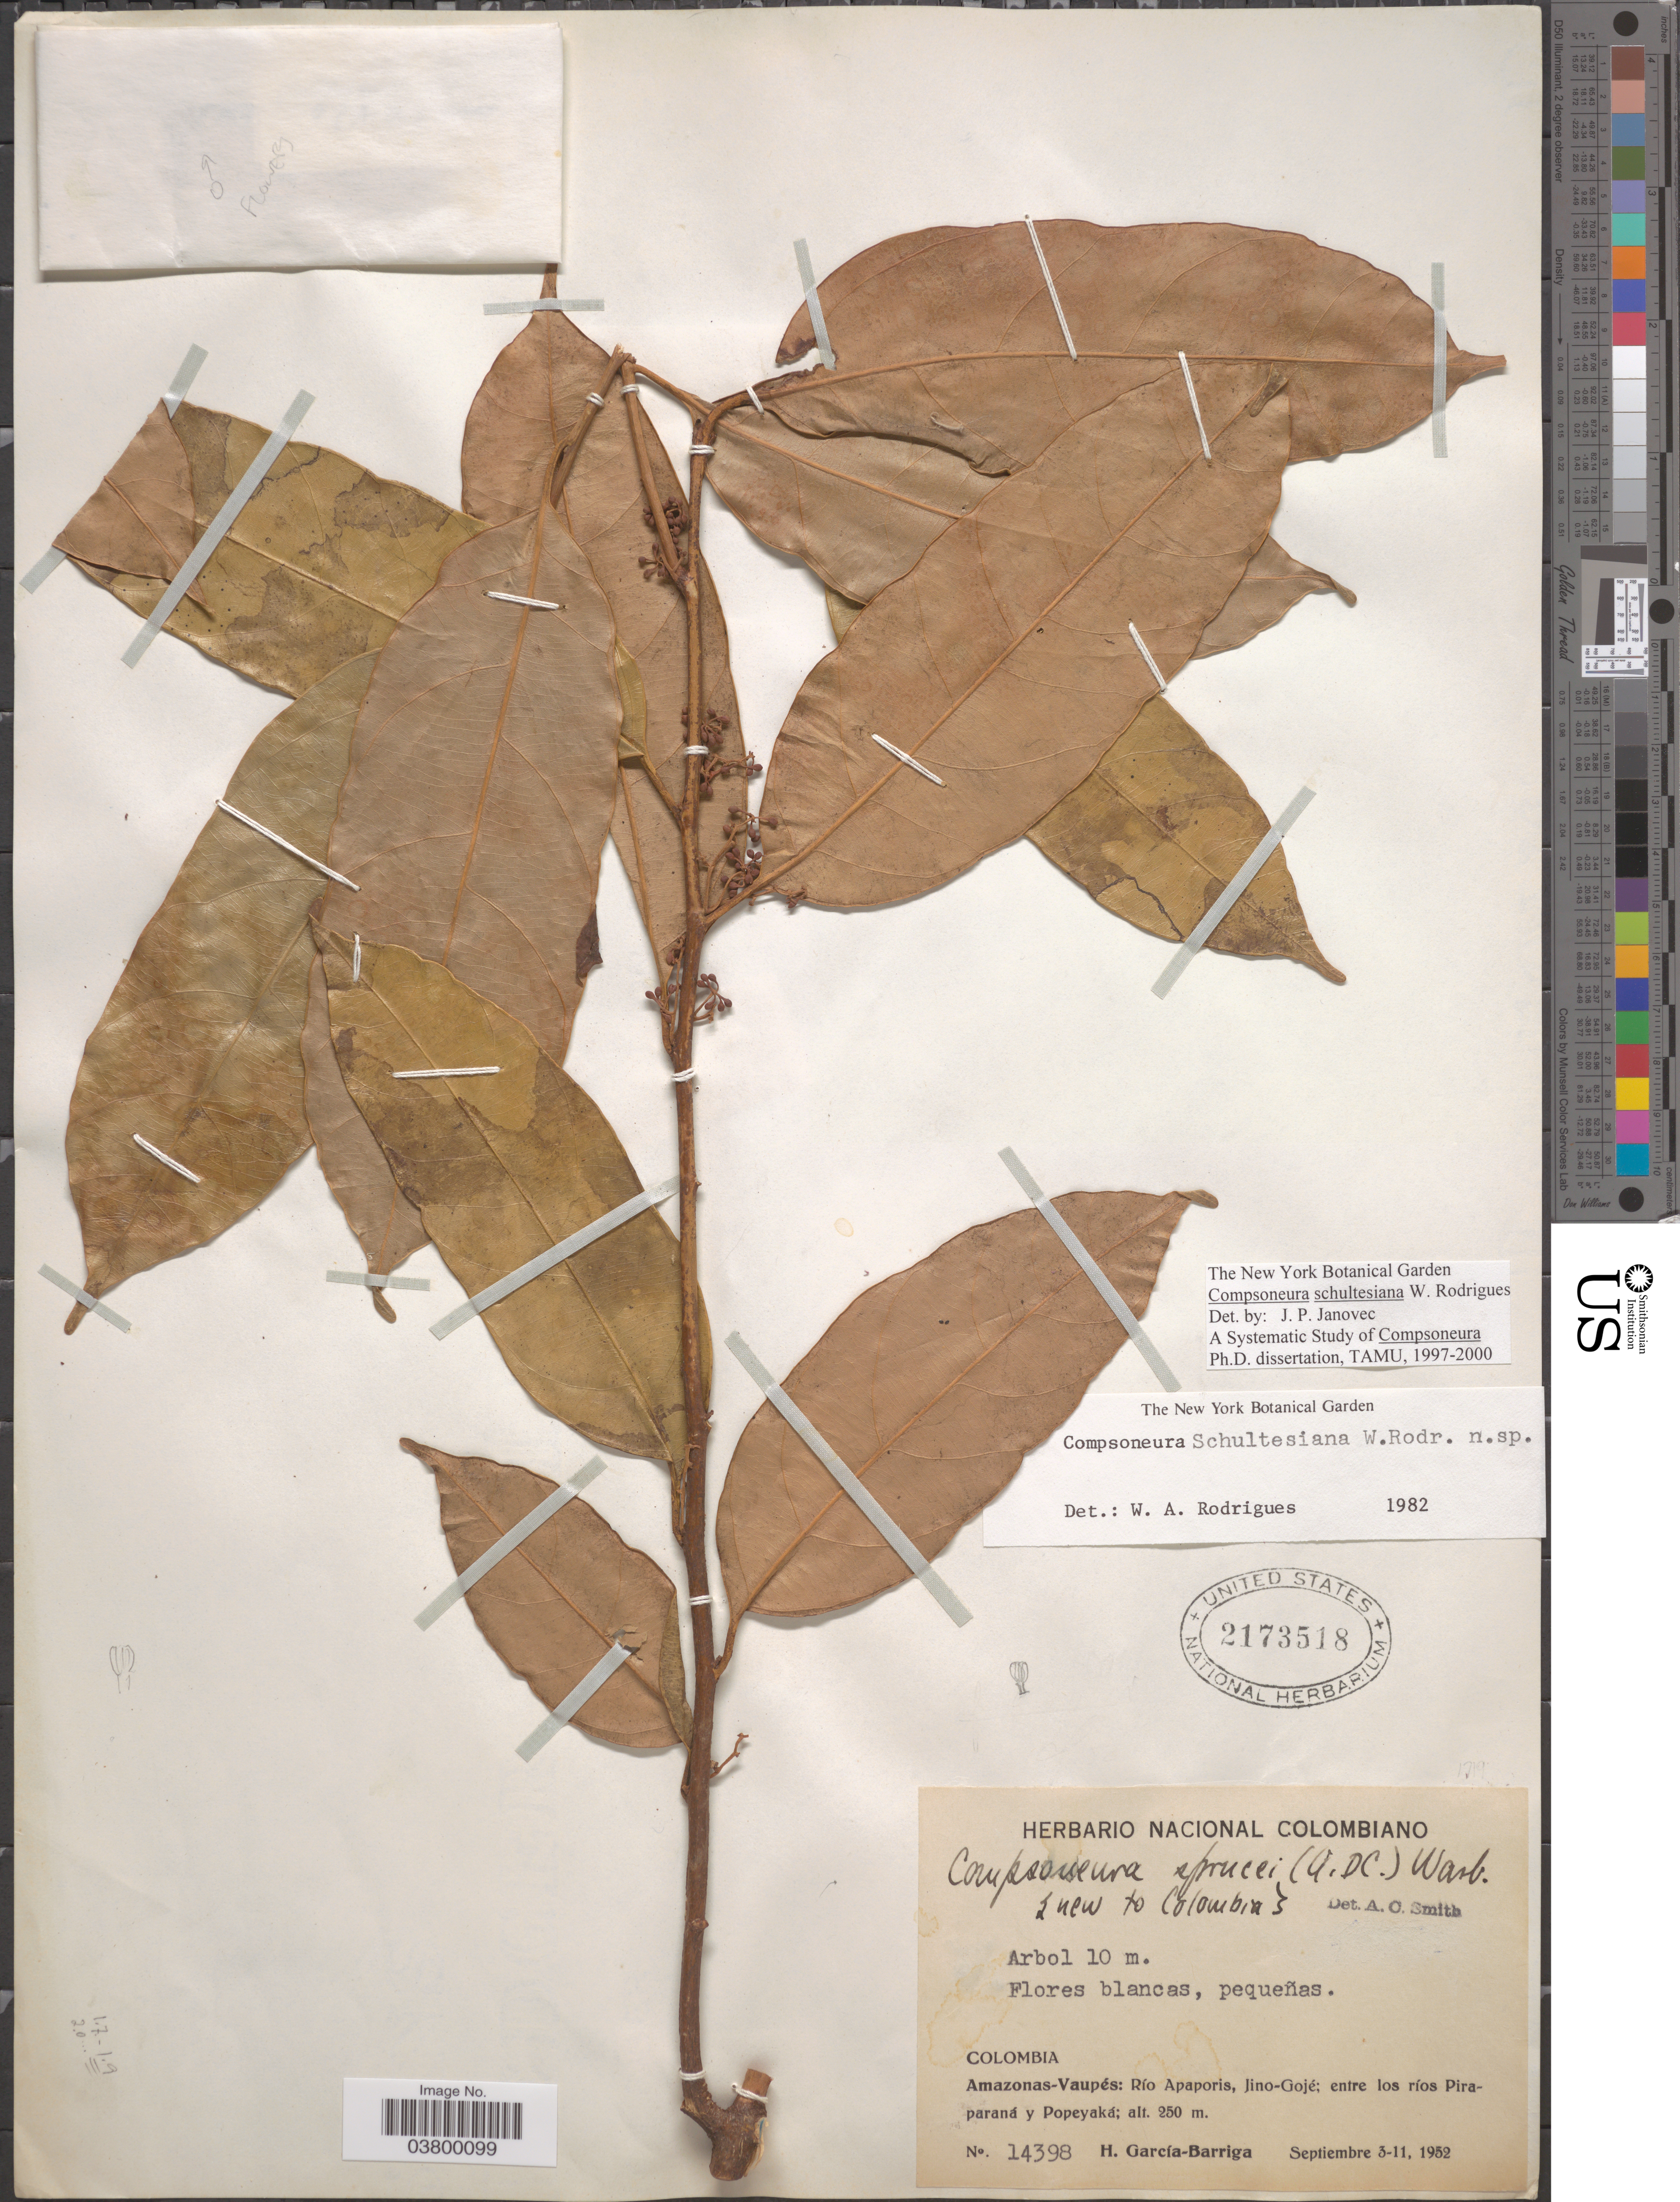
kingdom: Plantae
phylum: Tracheophyta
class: Magnoliopsida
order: Magnoliales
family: Myristicaceae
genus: Compsoneura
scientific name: Compsoneura schultesiana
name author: W.A. Rodrigues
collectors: H. García Barriga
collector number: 14398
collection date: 1952-09-03/1952-09-11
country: Colombia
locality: Amazonas-Vaupés: Río Apaporis, Jino-Gojé; entre los ríos Piraparaná y Popeyaká.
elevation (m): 250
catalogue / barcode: US 2173518